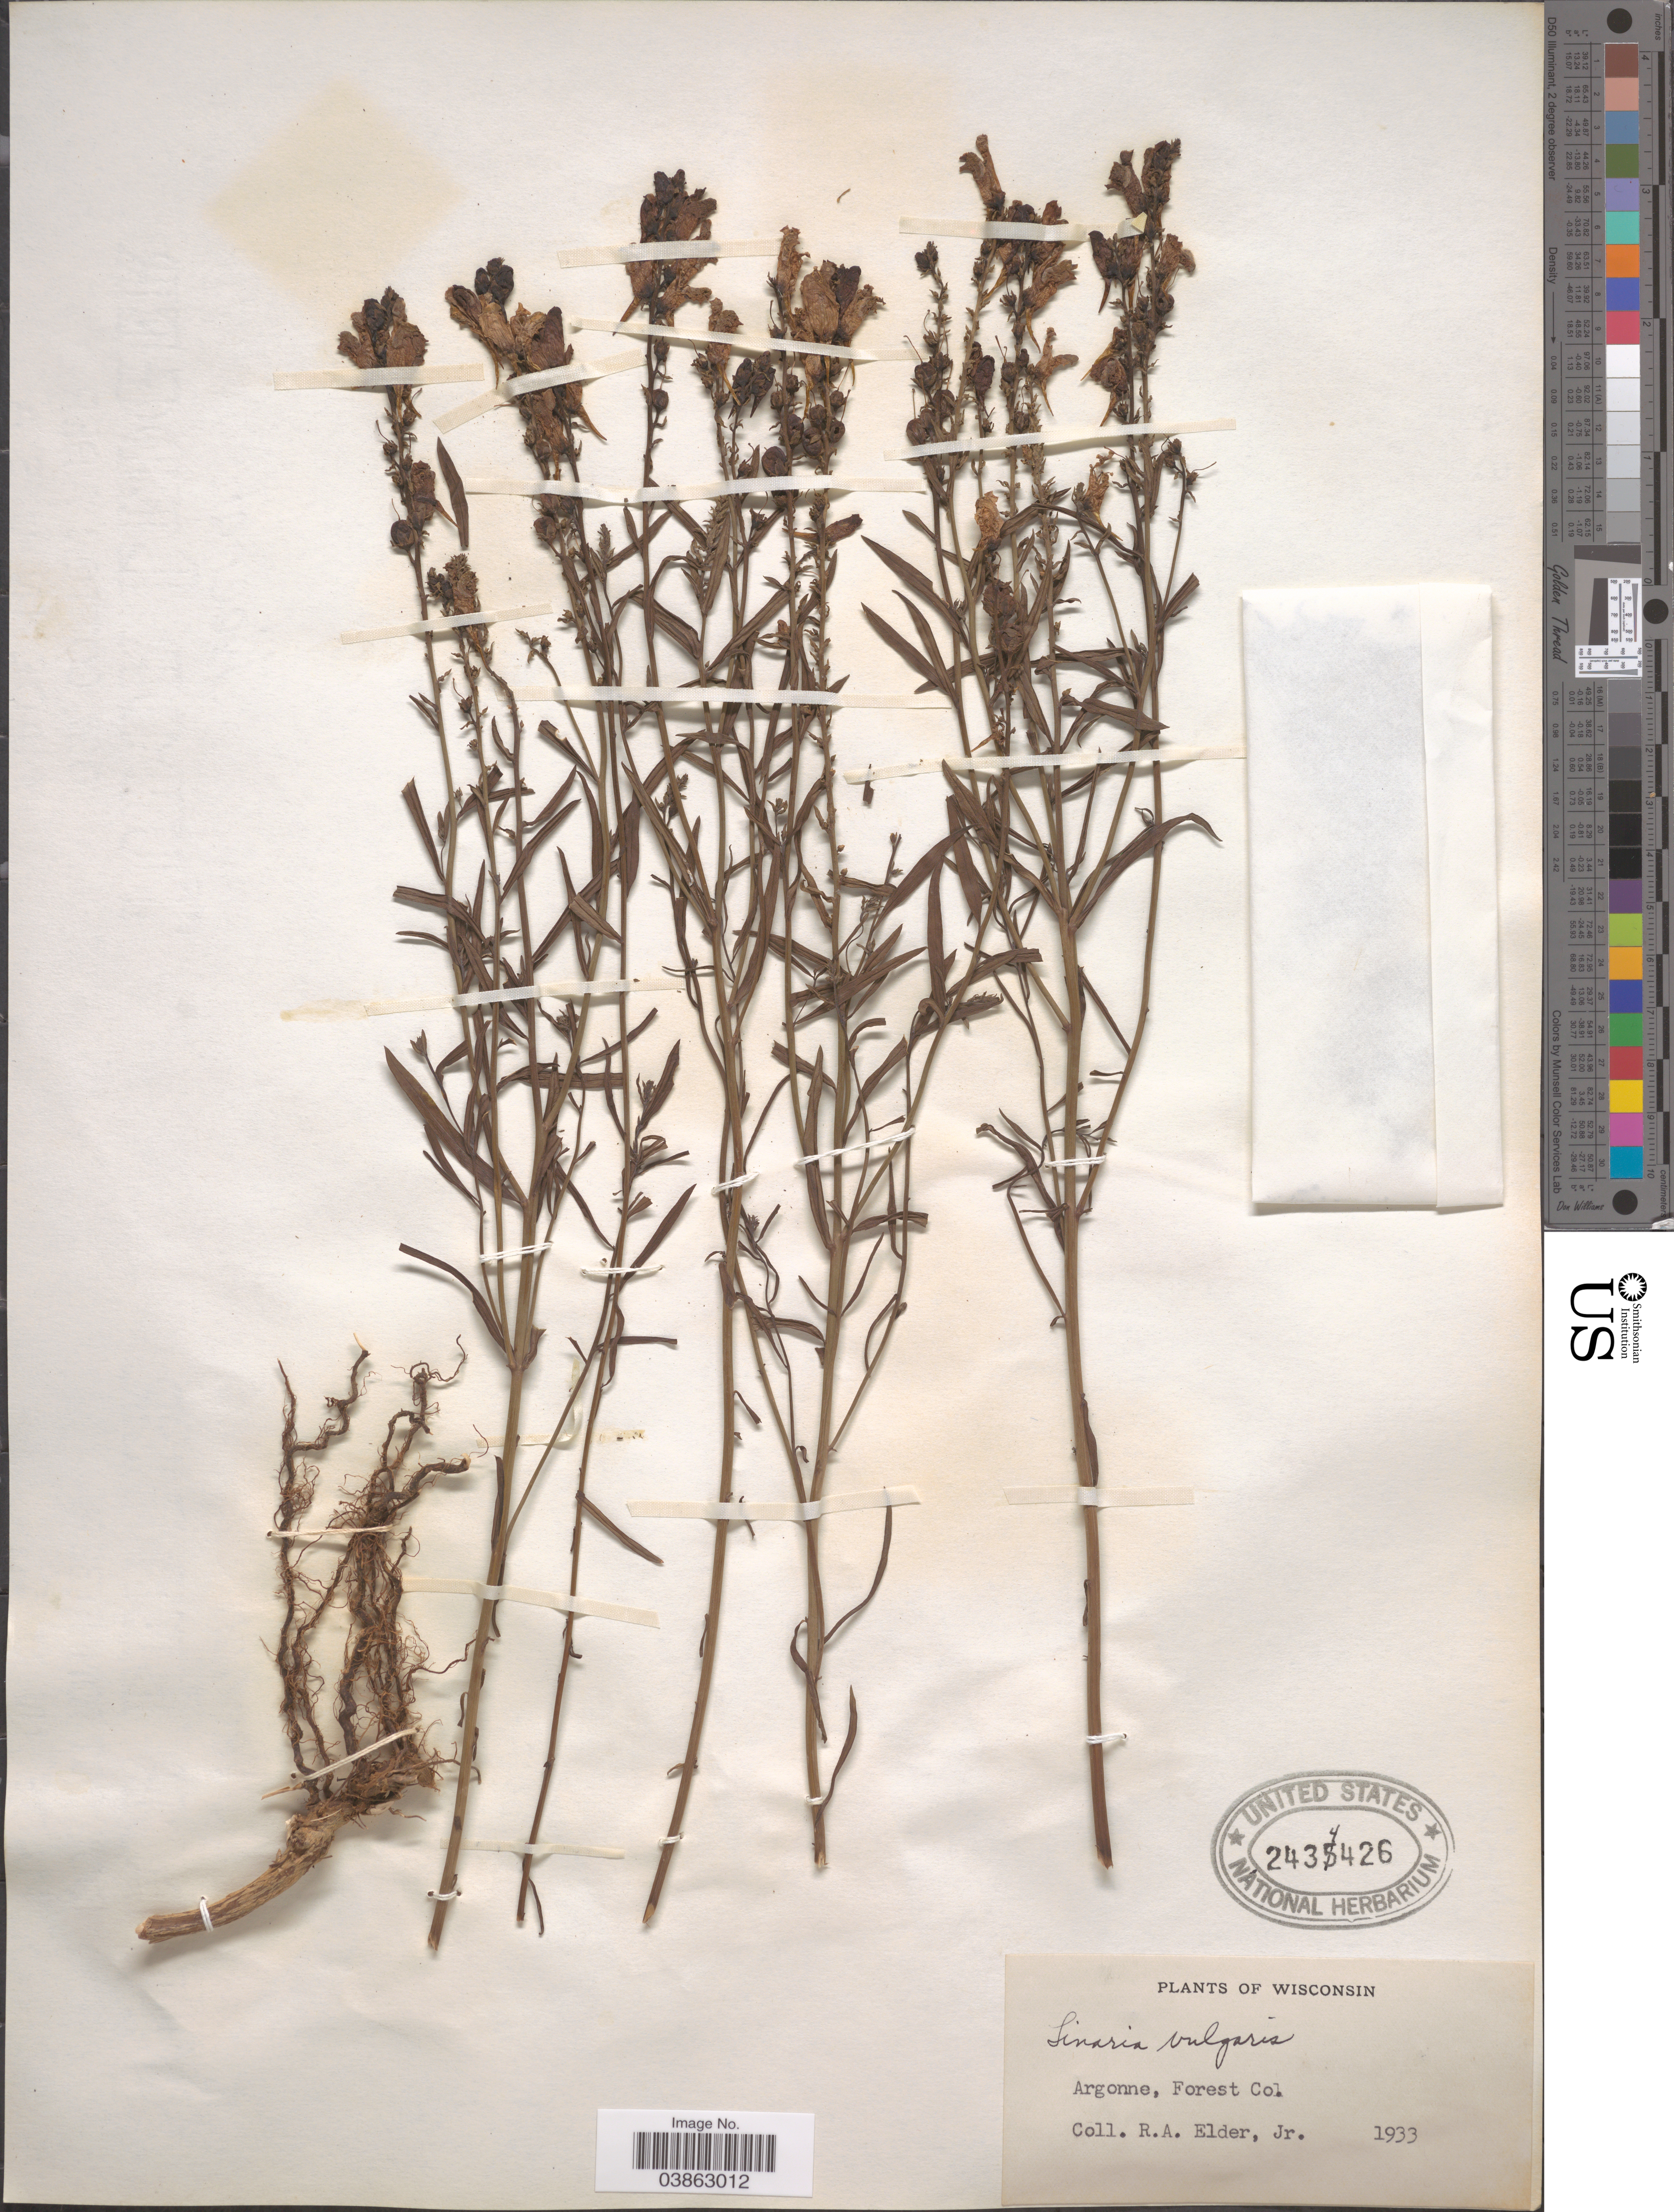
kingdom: Plantae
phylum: Tracheophyta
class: Magnoliopsida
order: Lamiales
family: Plantaginaceae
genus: Linaria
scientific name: Linaria vulgaris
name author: Mill.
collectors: R. Elder Jr.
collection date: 1933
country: United States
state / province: Wisconsin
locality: Argonne, Forest Co.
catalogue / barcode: US 2434426